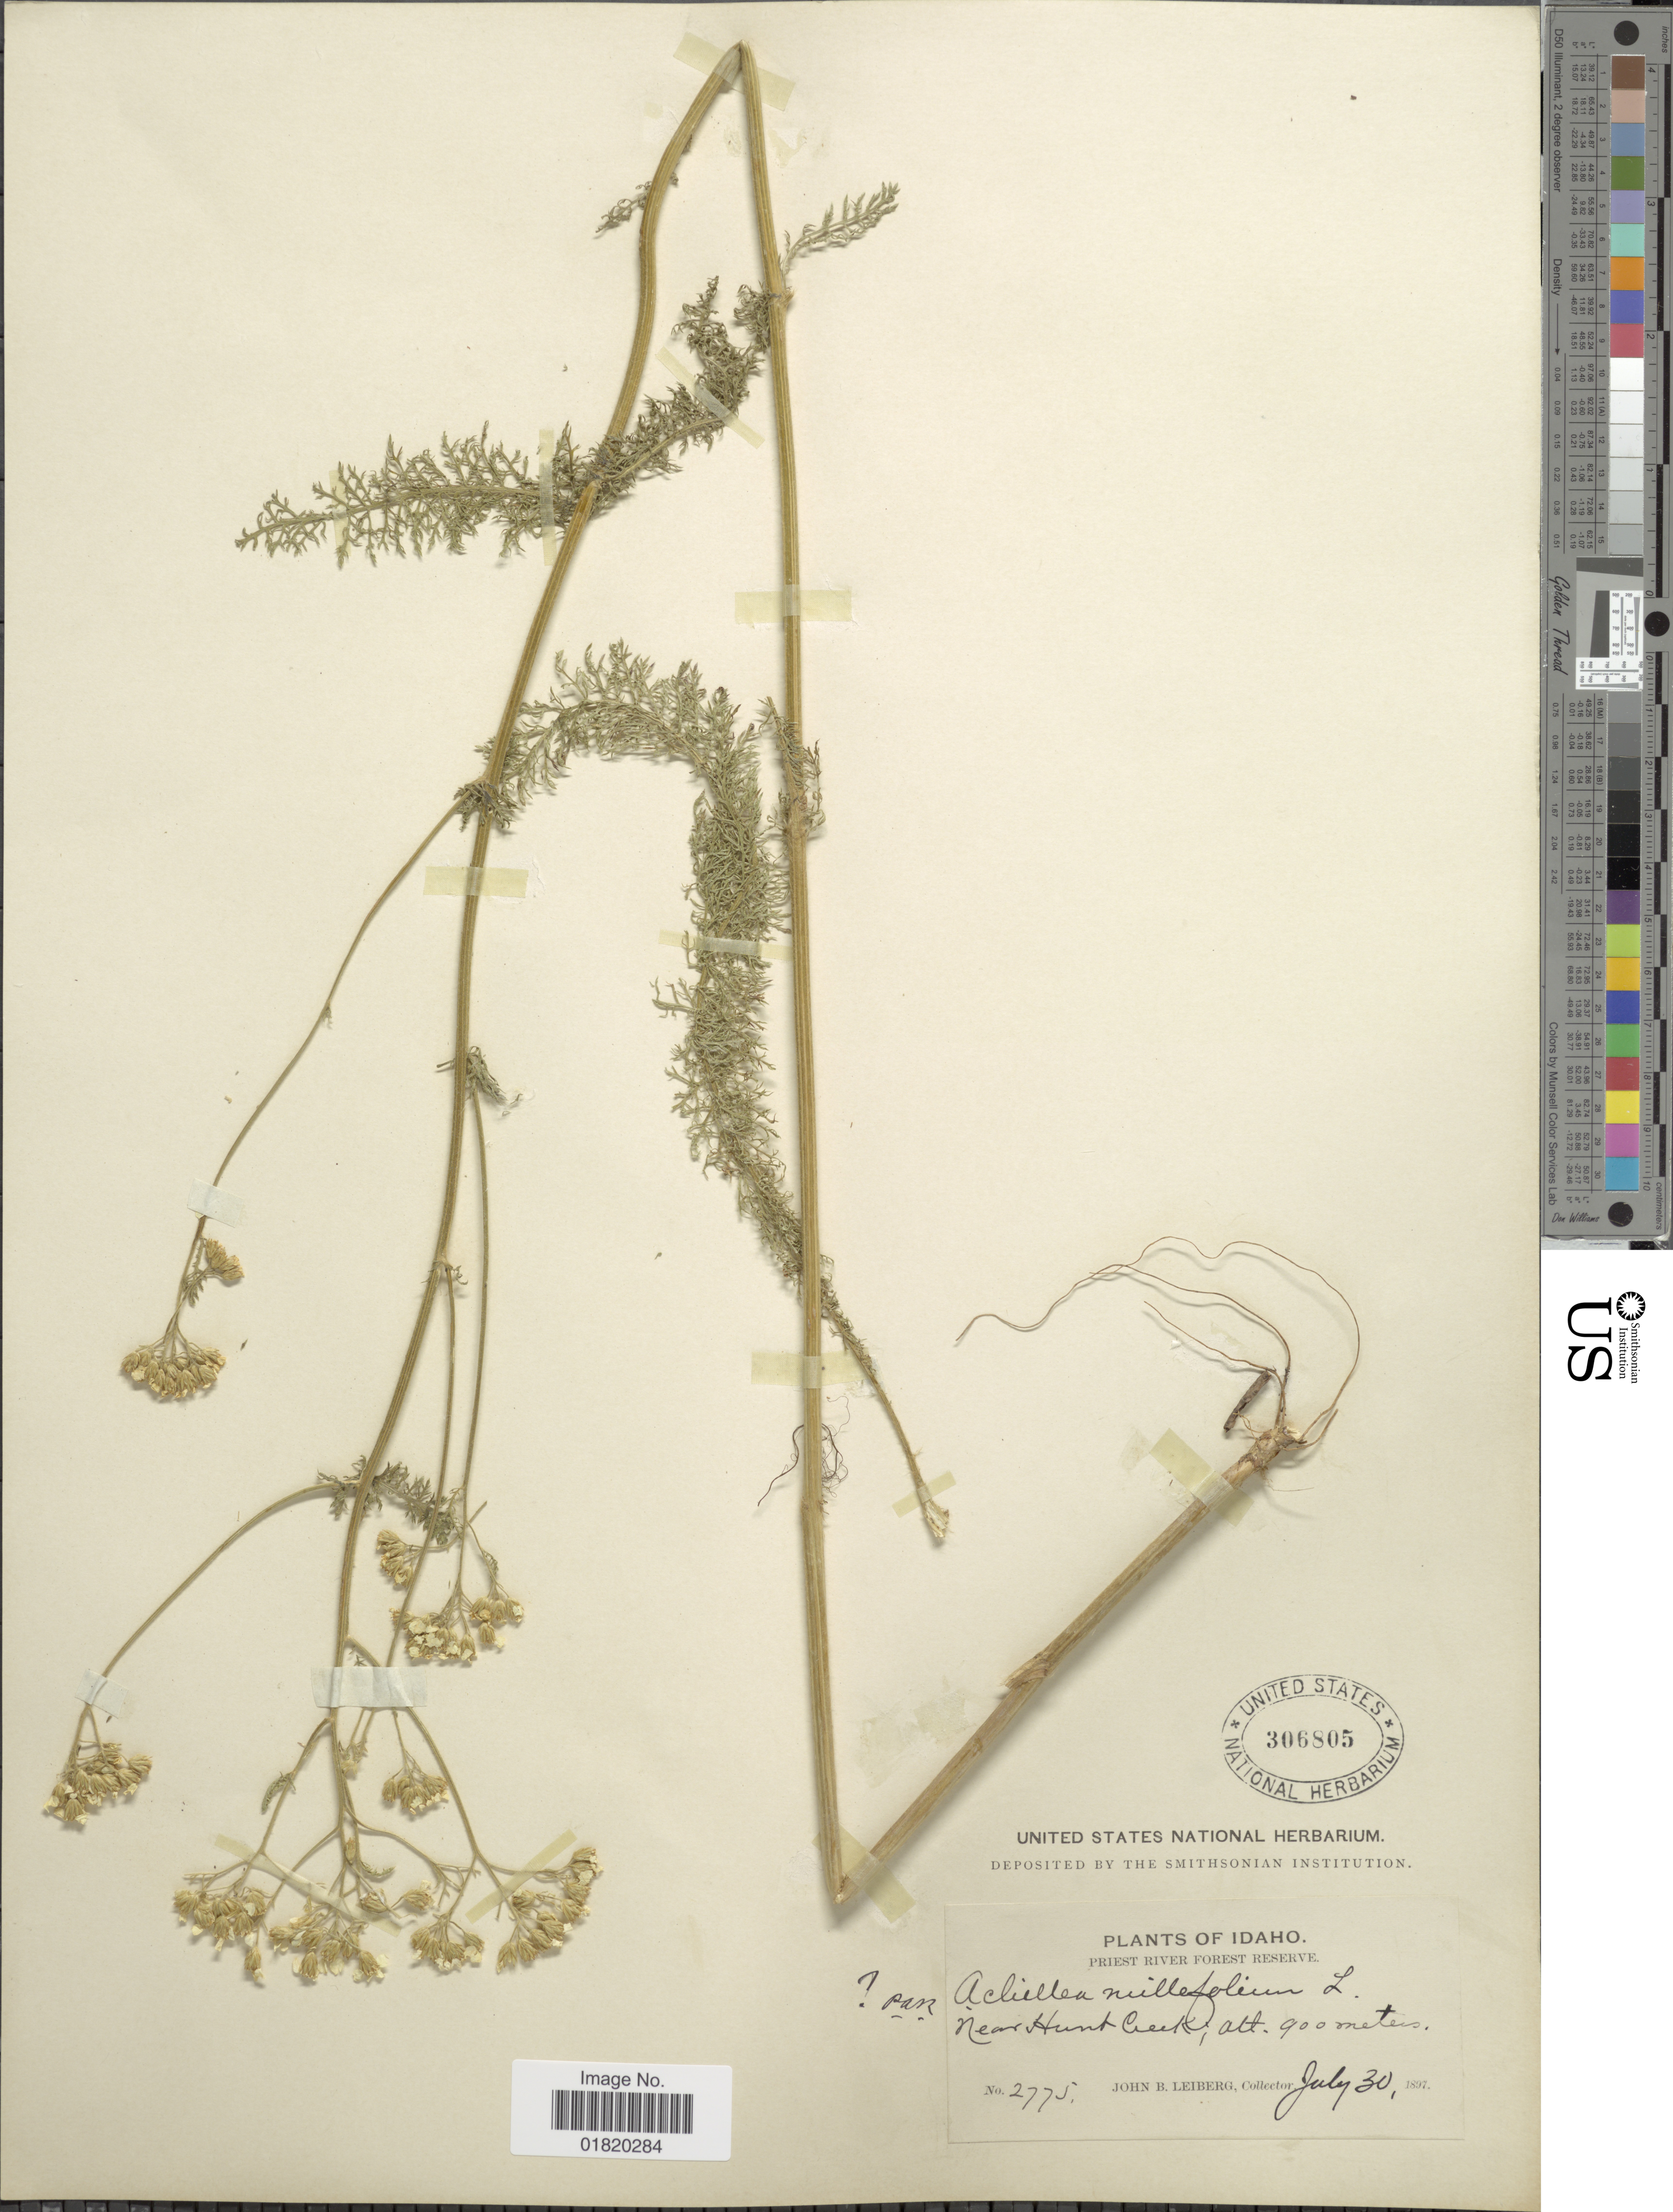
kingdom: Plantae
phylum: Tracheophyta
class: Magnoliopsida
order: Asterales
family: Asteraceae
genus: Achillea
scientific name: Achillea millefolium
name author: L.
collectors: J. Leiberg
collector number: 2775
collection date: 1897-07-30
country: United States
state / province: Idaho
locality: Priest River Forest Reserve. Near Hunt Creek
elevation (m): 900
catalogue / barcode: US 306805